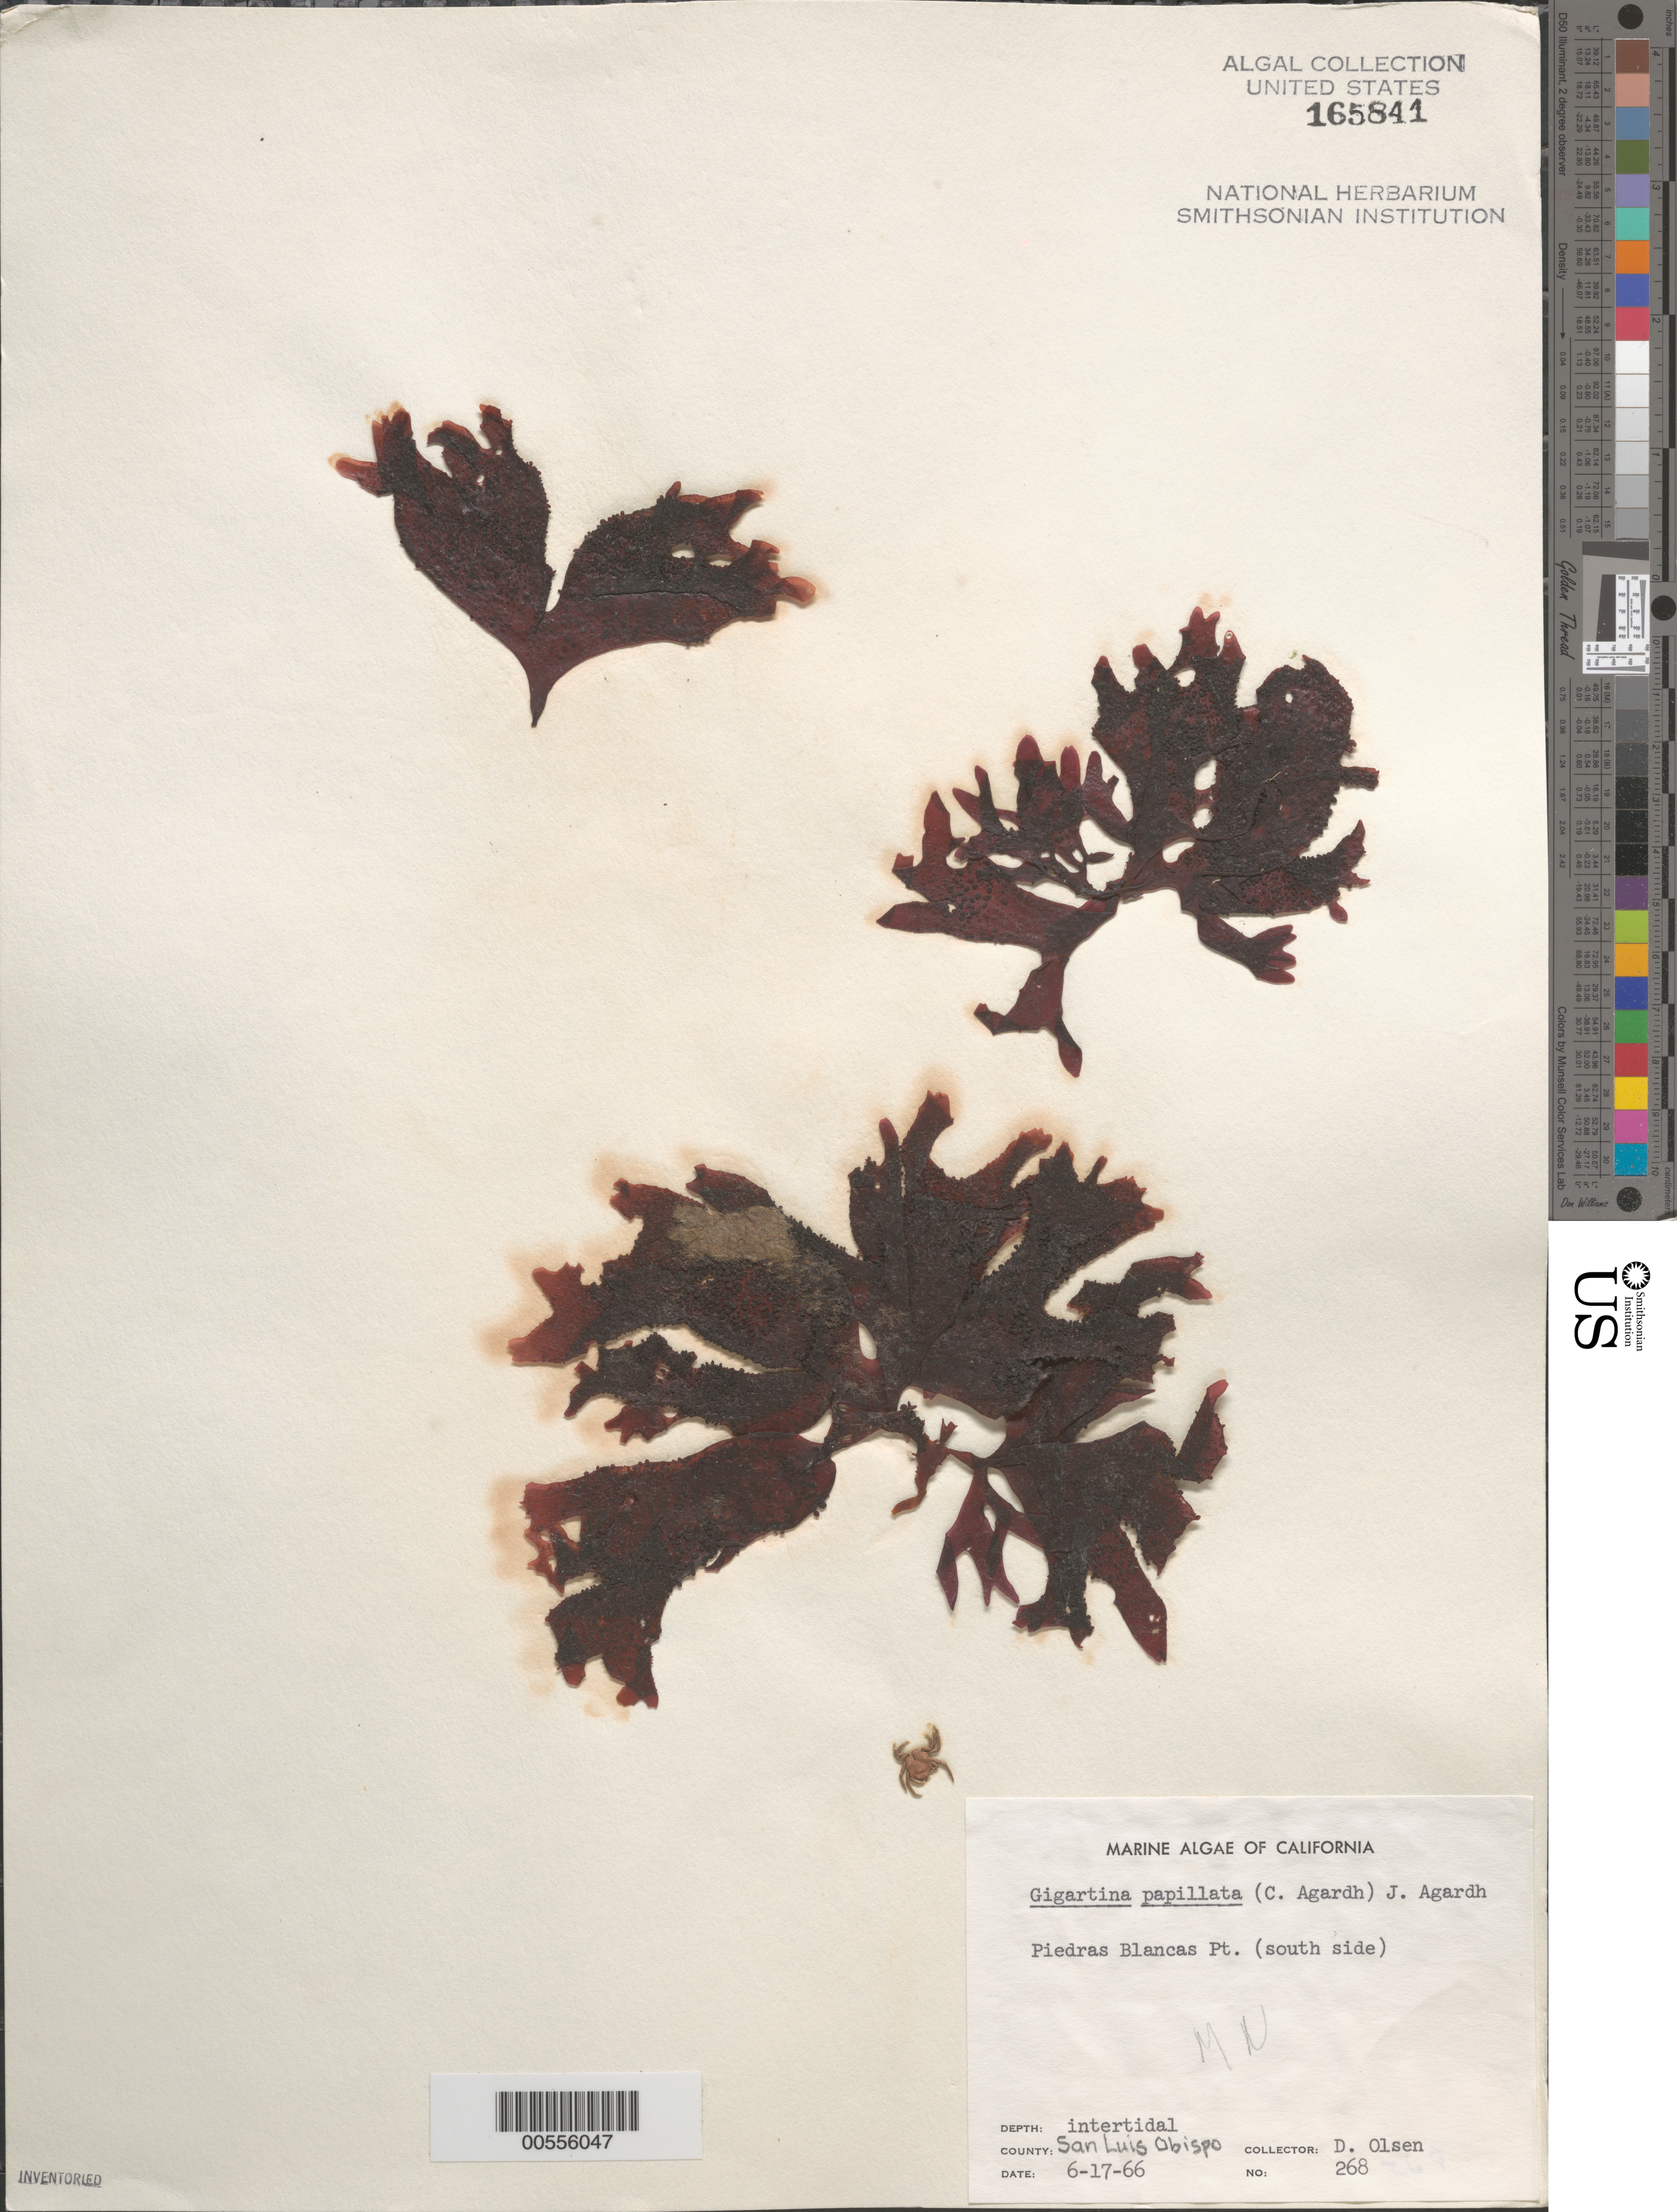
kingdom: Plantae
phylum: Rhodophyta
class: Florideophyceae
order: Gigartinales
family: Phyllophoraceae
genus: Mastocarpus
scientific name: Mastocarpus papillatus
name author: (C. Agardh) Kütz.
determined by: Algae name updating Project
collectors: D. Olsen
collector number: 268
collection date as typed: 17 Jun 1966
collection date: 1966-06-17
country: United States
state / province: California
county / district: San Luis Obispo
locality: Piedras Blancas Point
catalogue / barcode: US 165841